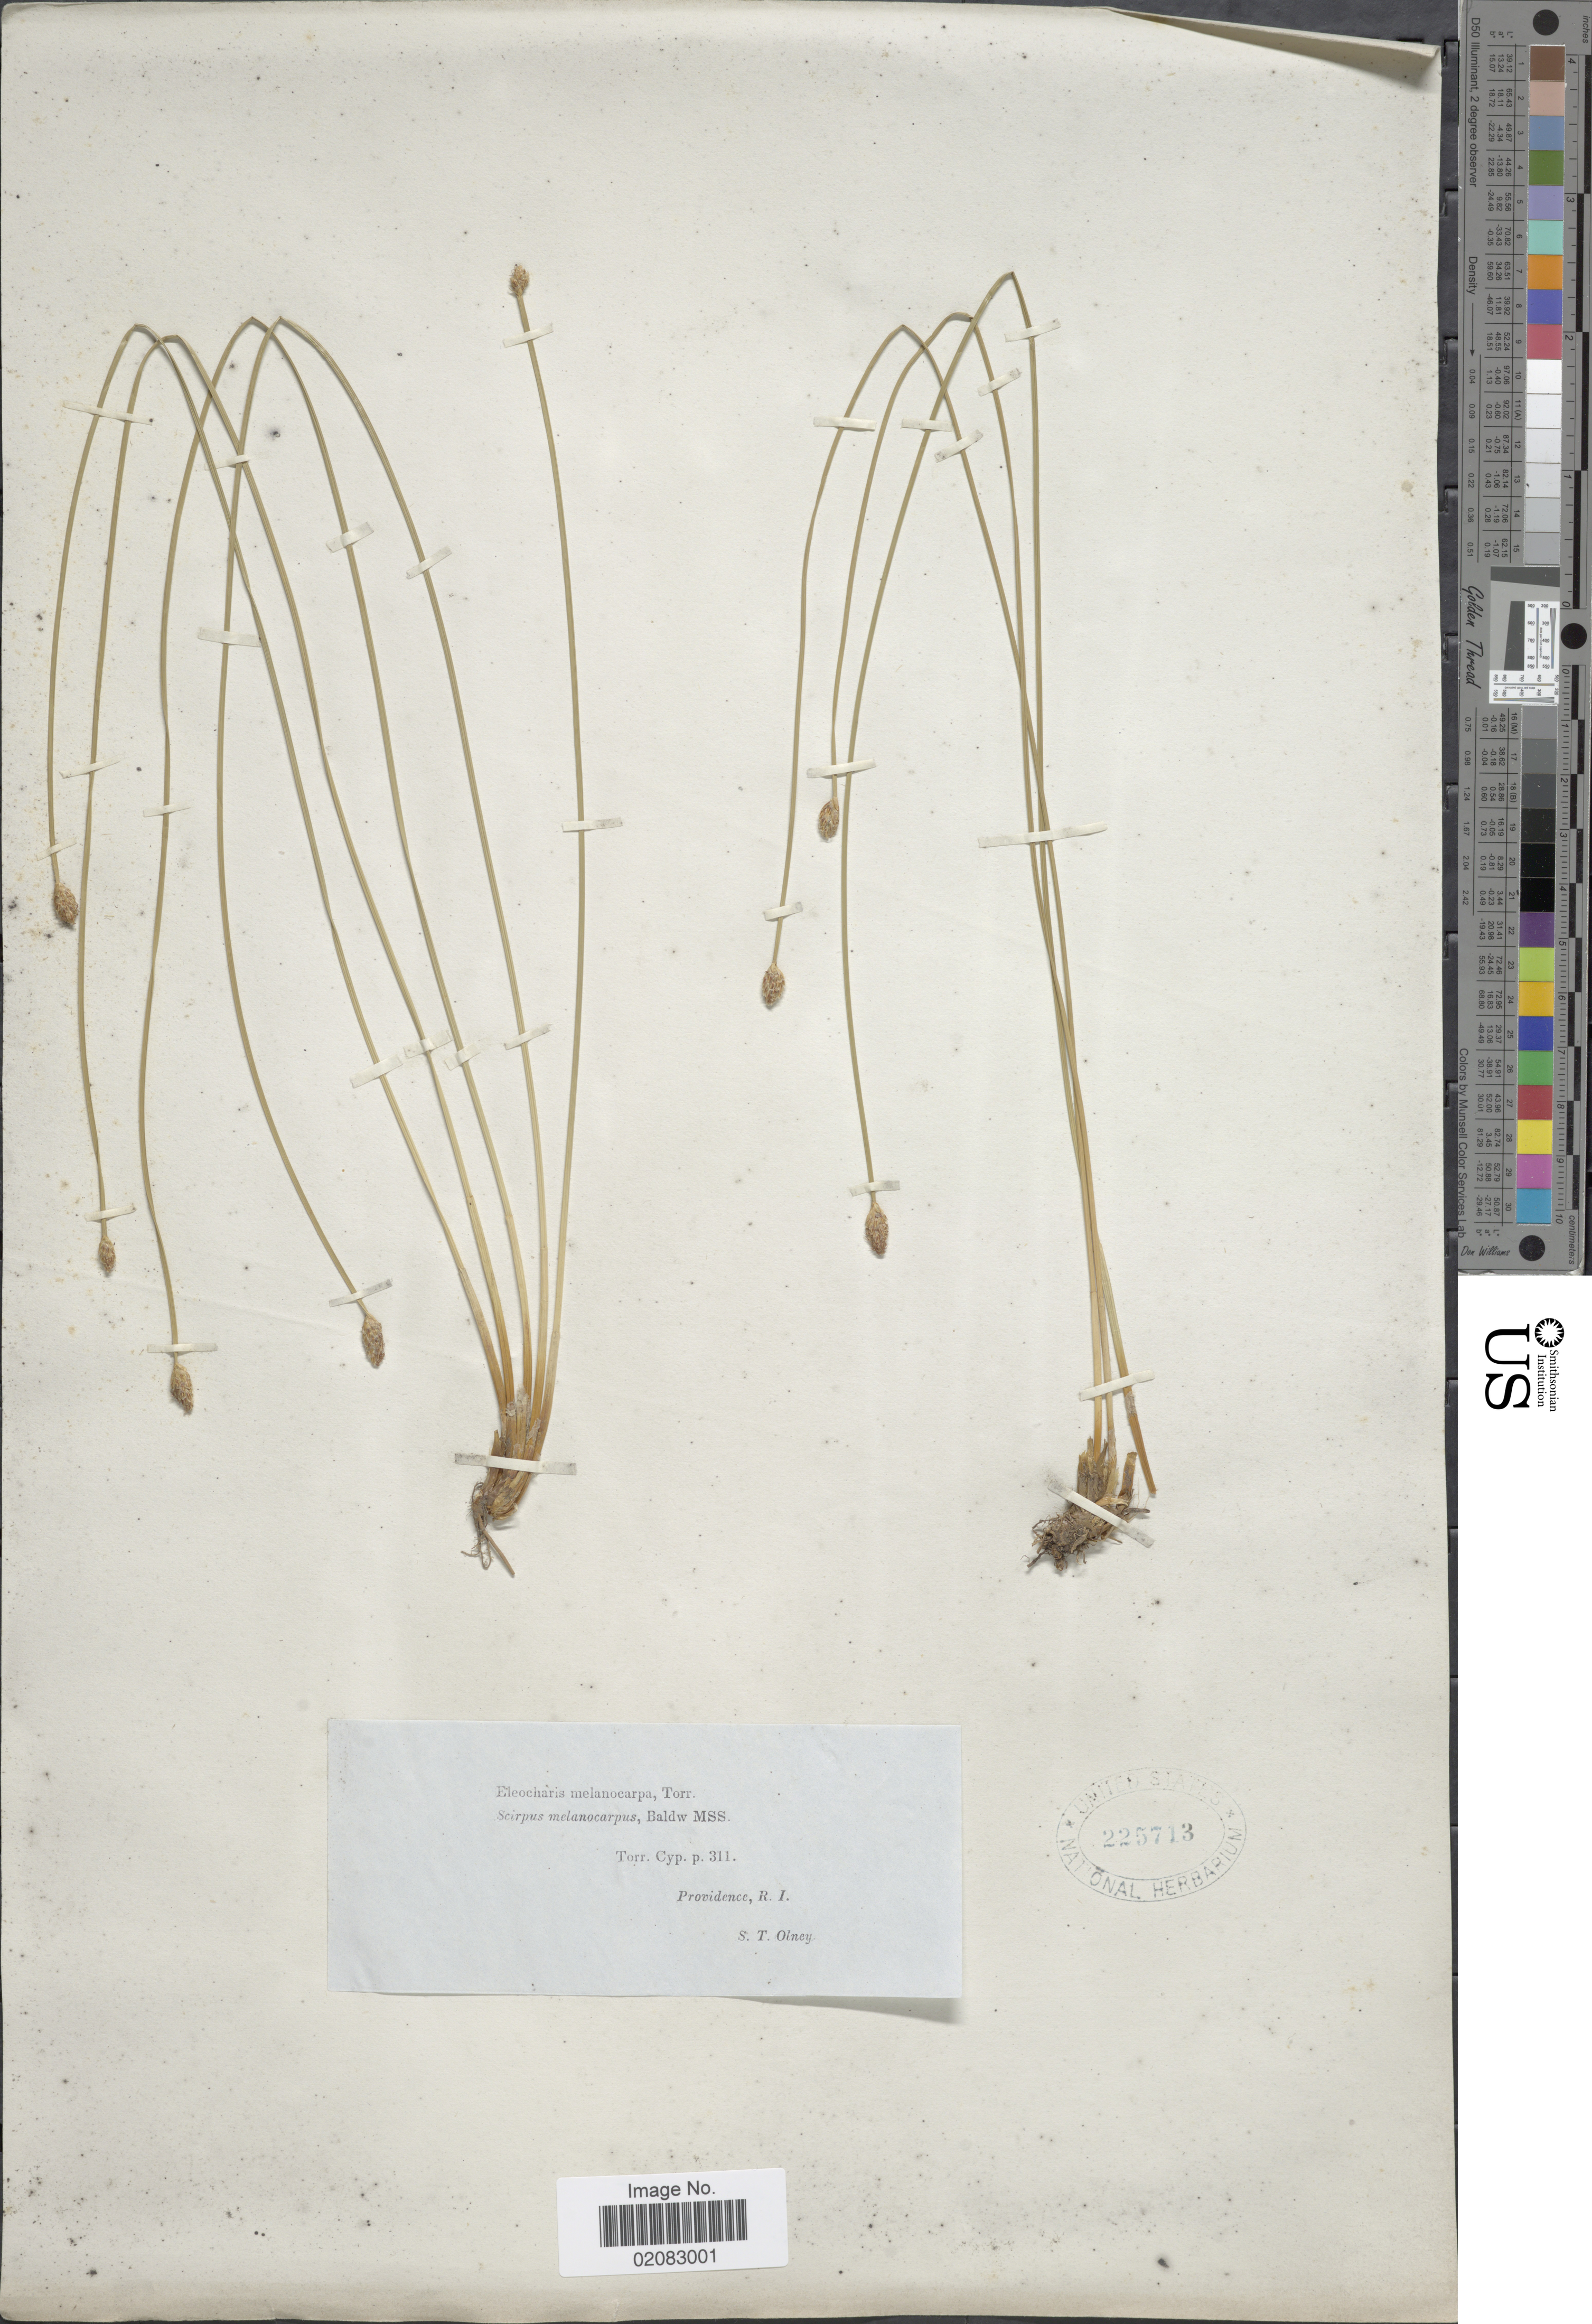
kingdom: Plantae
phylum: Tracheophyta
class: Liliopsida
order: Poales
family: Cyperaceae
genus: Eleocharis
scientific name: Eleocharis melanocarpa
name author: Torr.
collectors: S. Olney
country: United States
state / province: Rhode Island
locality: Providence, R.I.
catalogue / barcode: US 225713